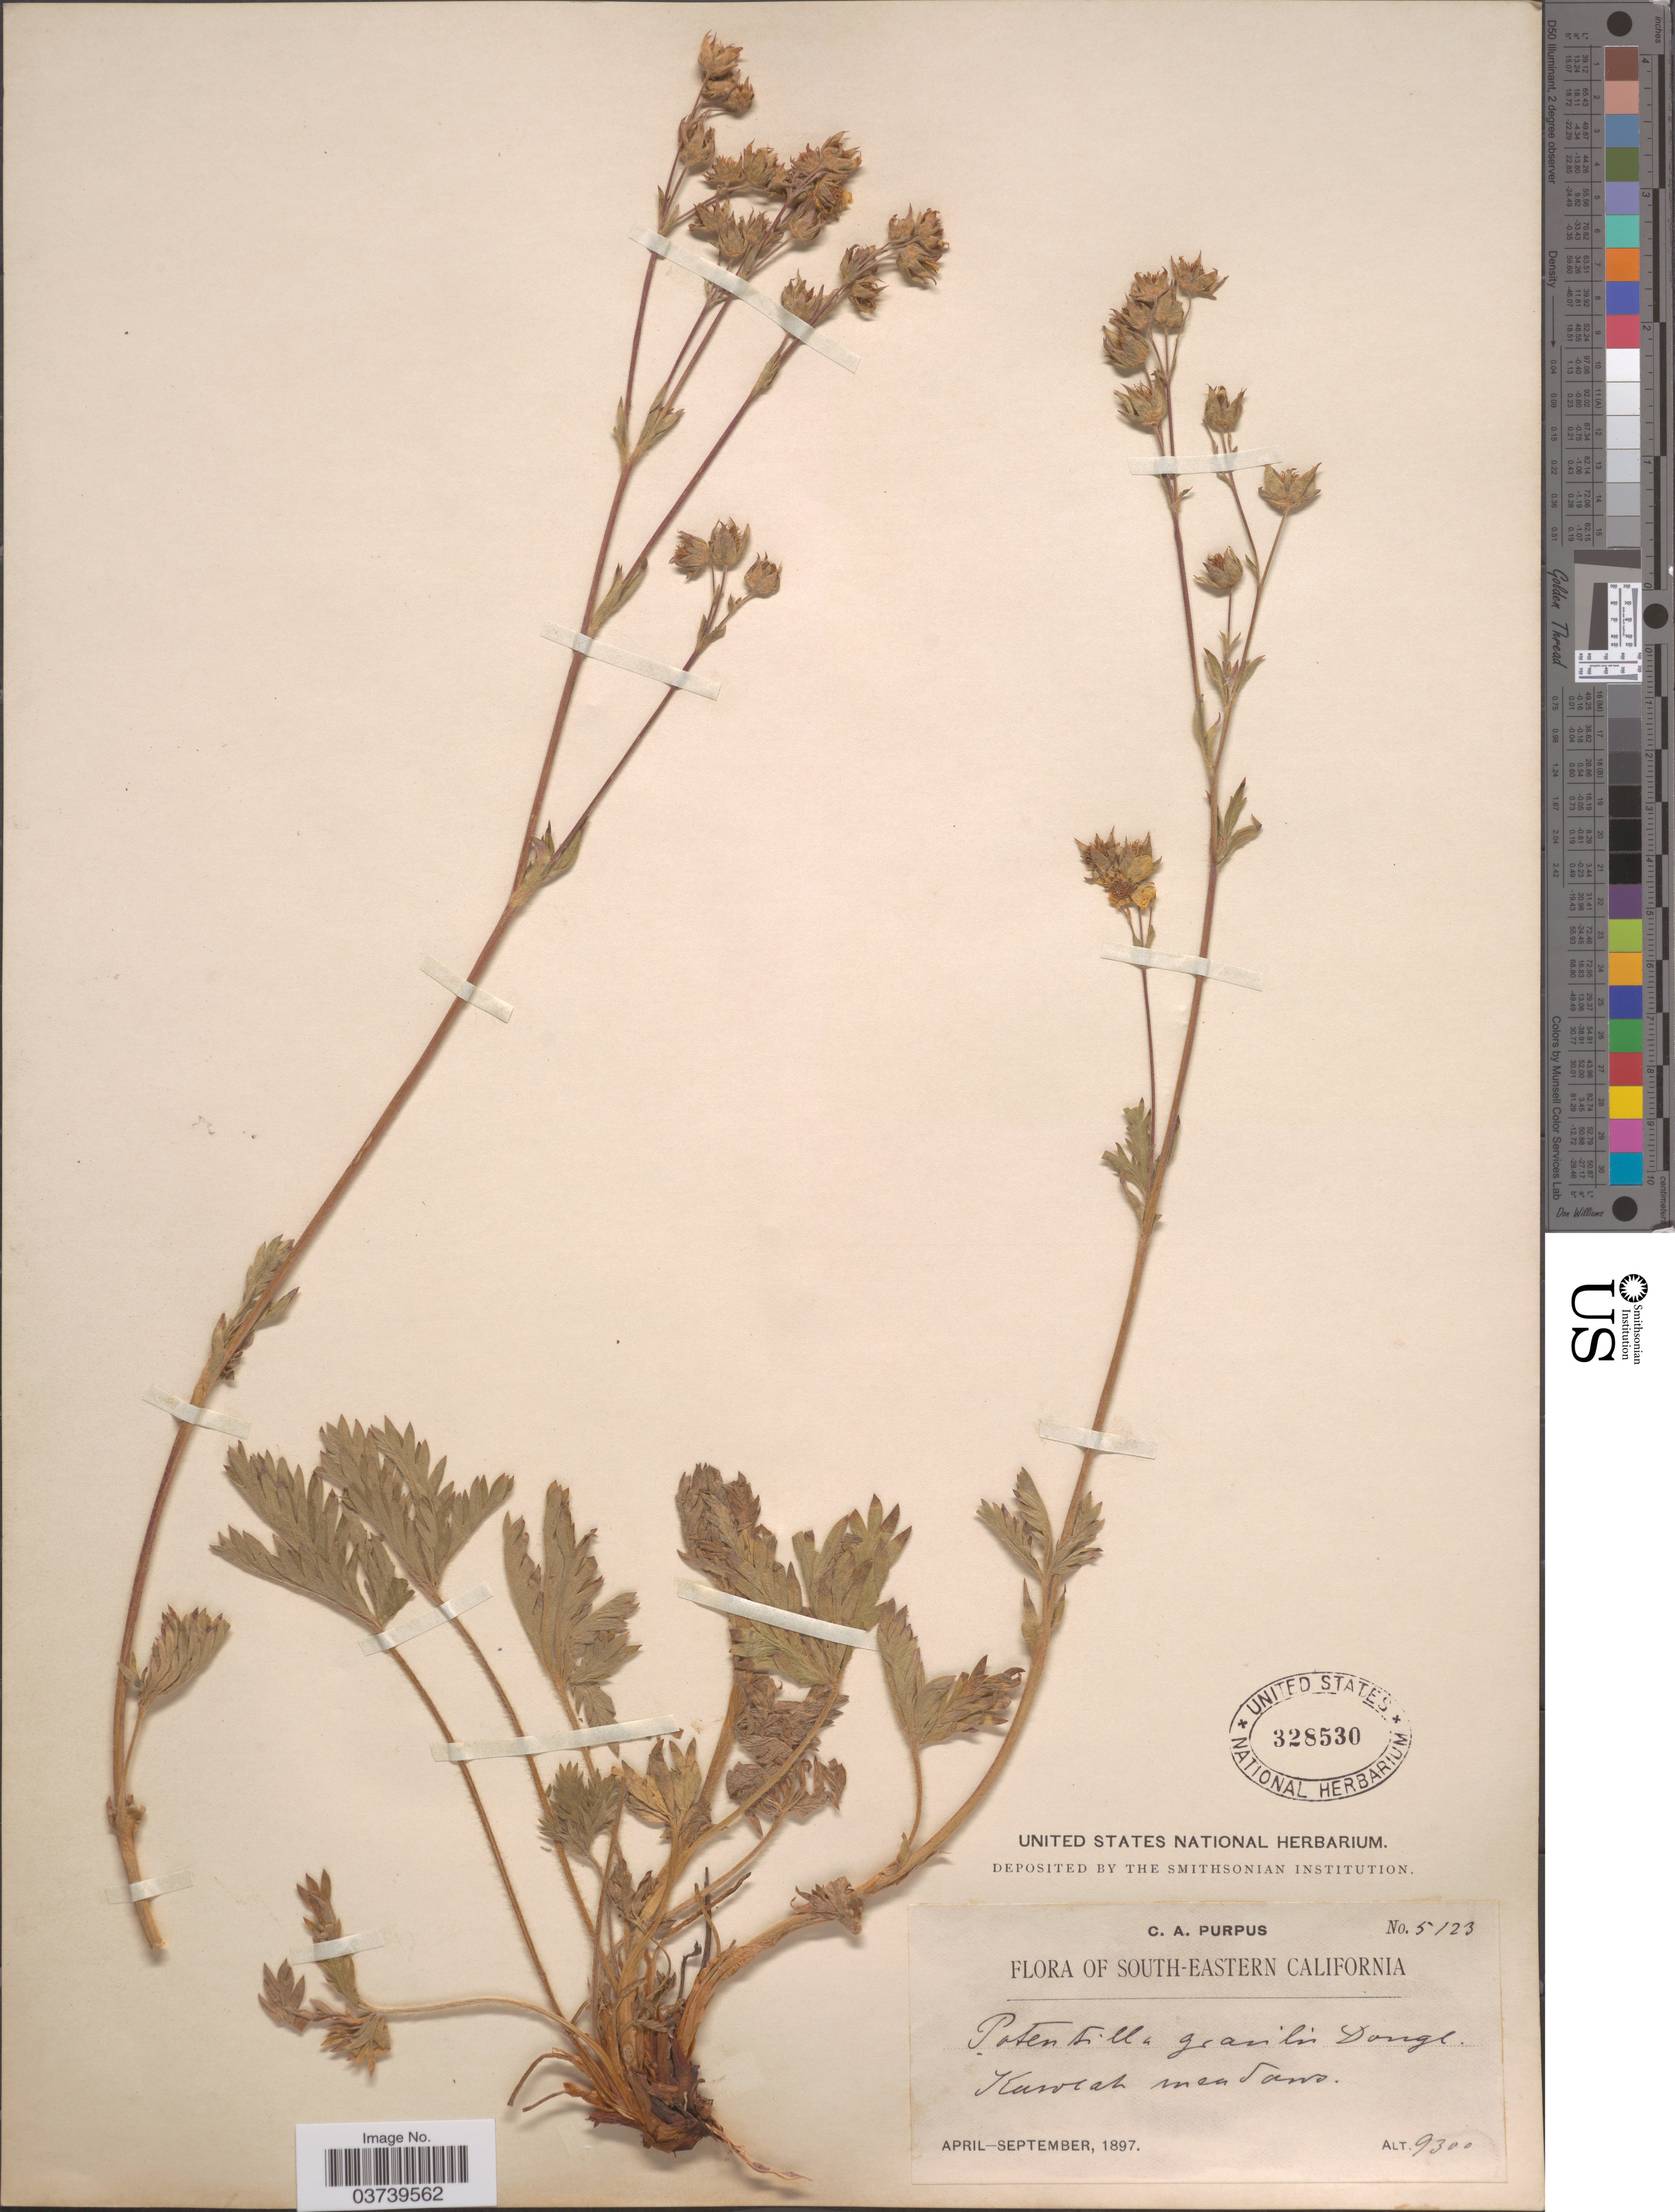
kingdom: Plantae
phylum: Tracheophyta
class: Magnoliopsida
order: Rosales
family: Rosaceae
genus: Potentilla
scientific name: Potentilla gracilis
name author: Douglas ex Hook.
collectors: C. A. Purpus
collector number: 5123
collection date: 1897-04/1897-09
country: United States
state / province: California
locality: South-eastern California. Kaweah meadows.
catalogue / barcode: US 328530